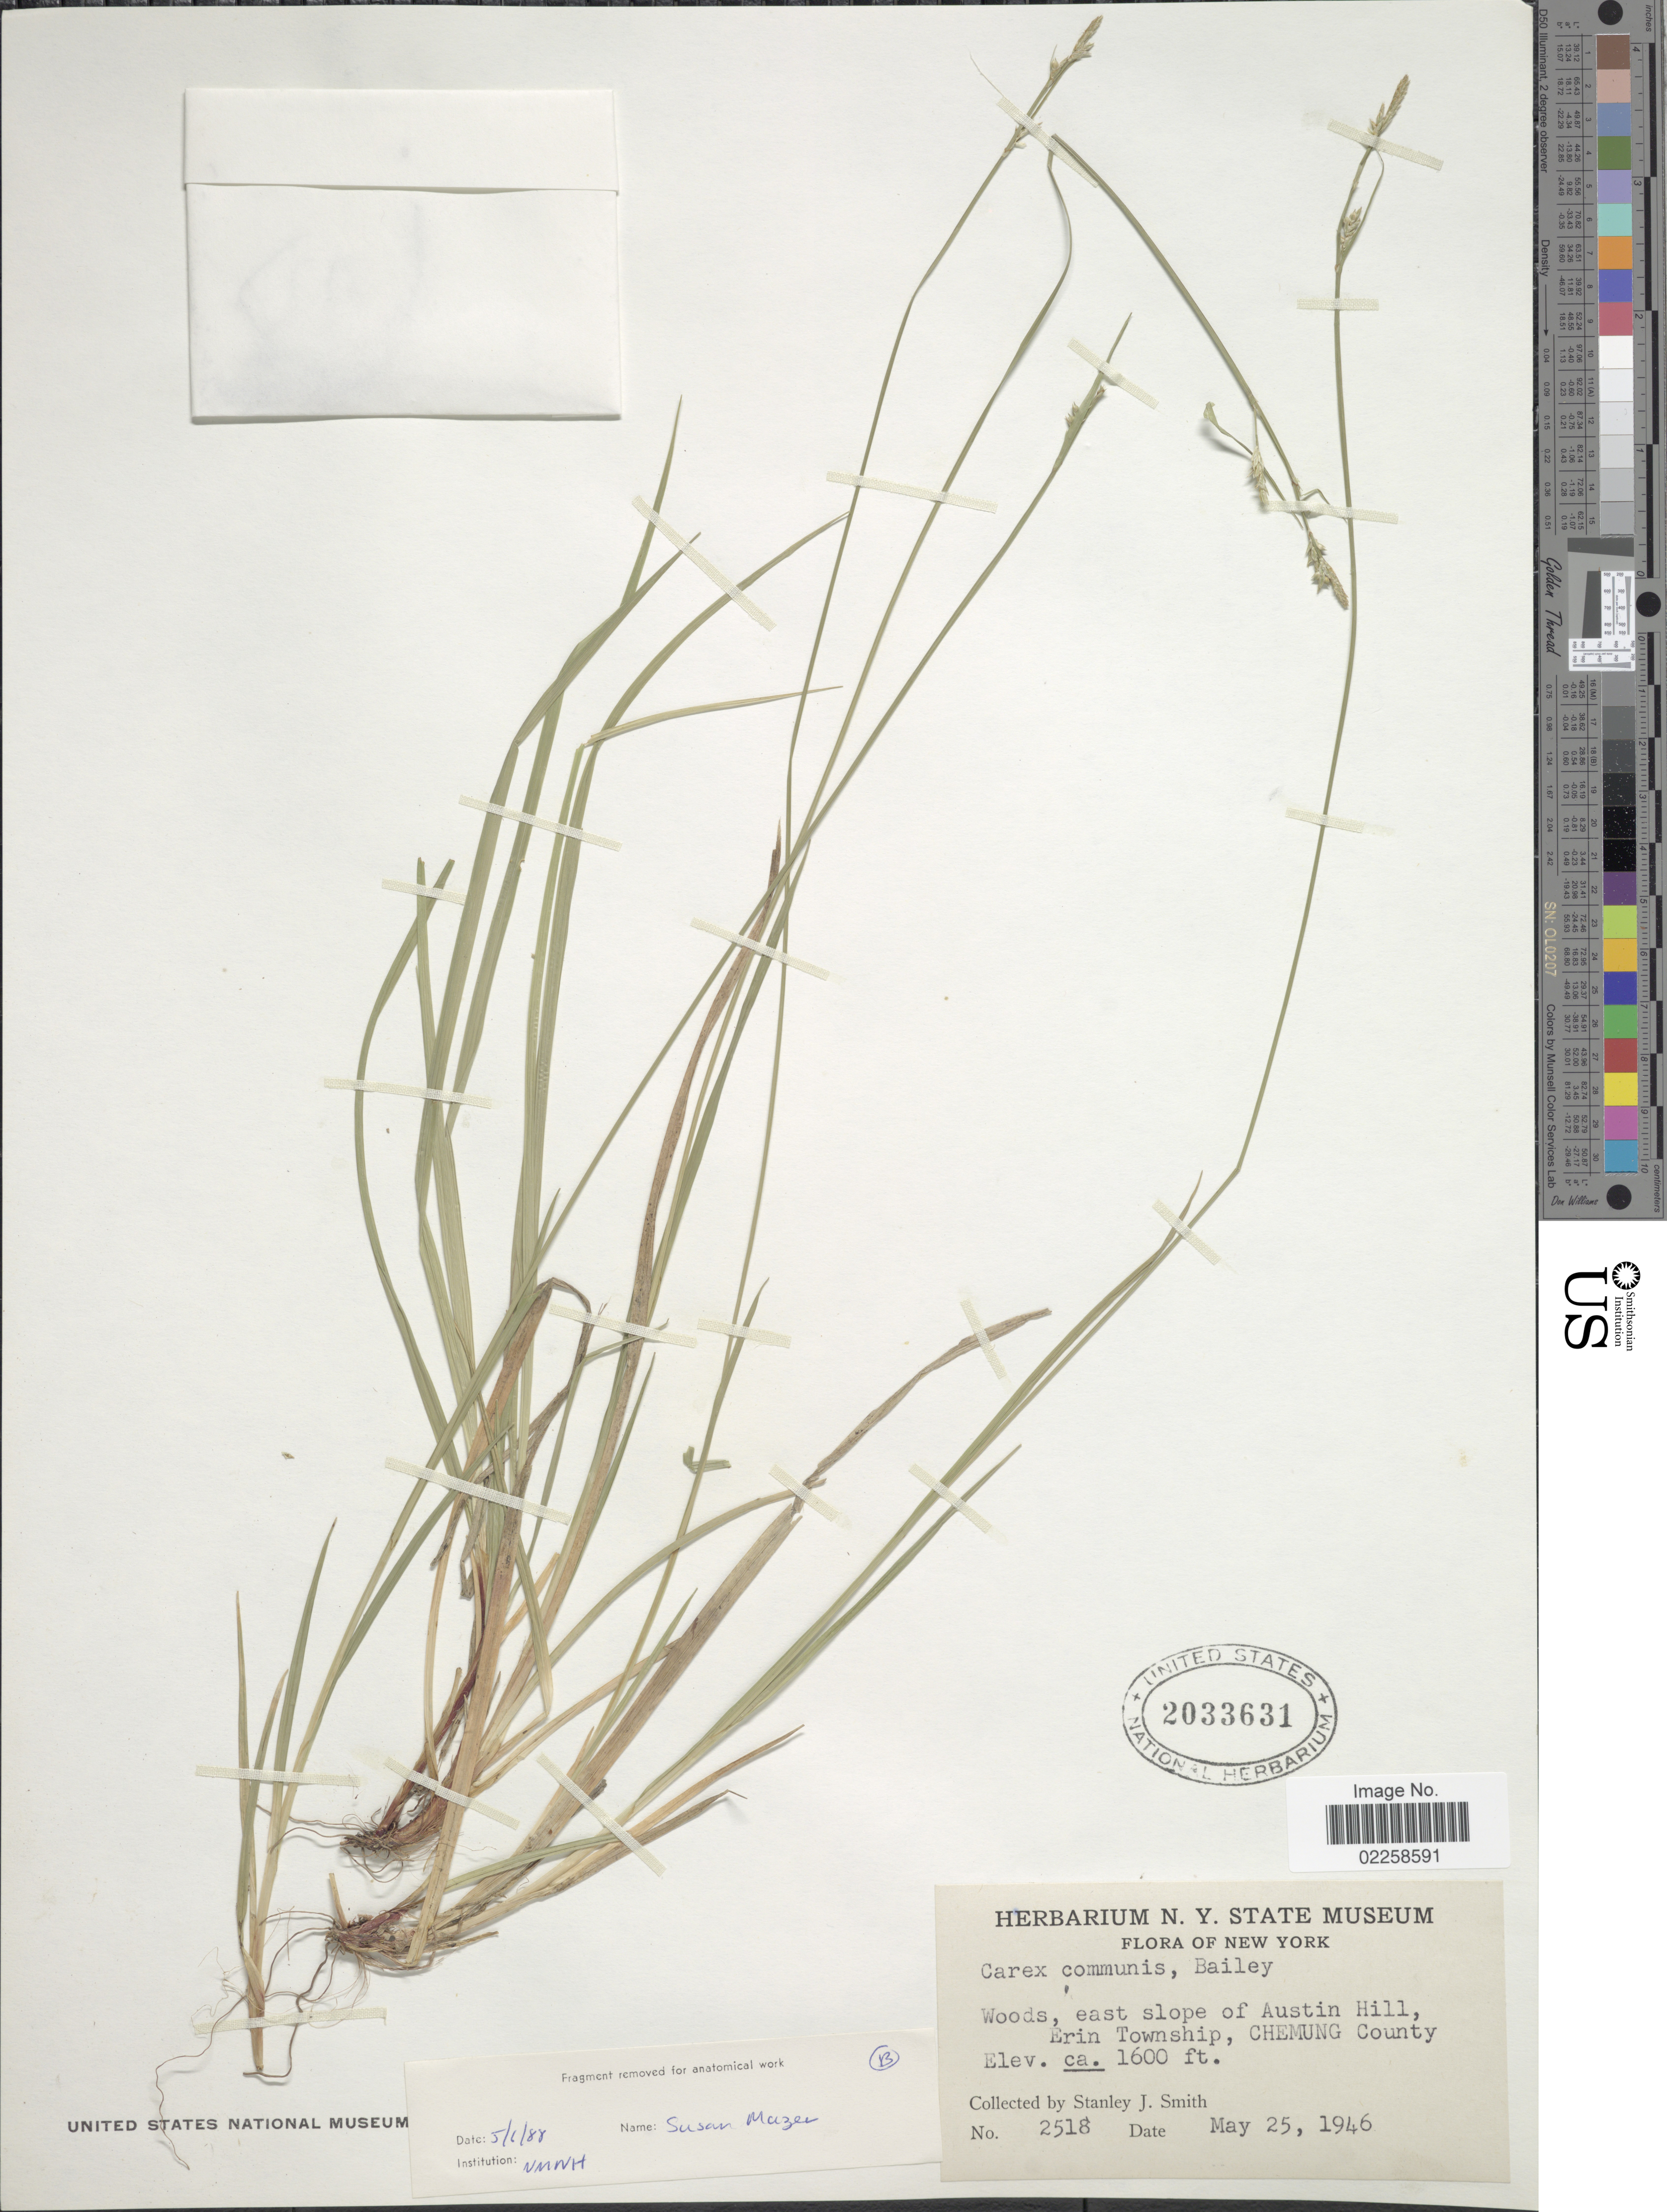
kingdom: Plantae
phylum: Tracheophyta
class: Liliopsida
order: Poales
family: Cyperaceae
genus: Carex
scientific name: Carex communis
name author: L.H. Bailey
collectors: S. Smith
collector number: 2518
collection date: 1946-05-25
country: United States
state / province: New York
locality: Woods, east slope of Austin Hill, Erin Township, Chemung County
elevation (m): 488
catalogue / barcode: US 2033631